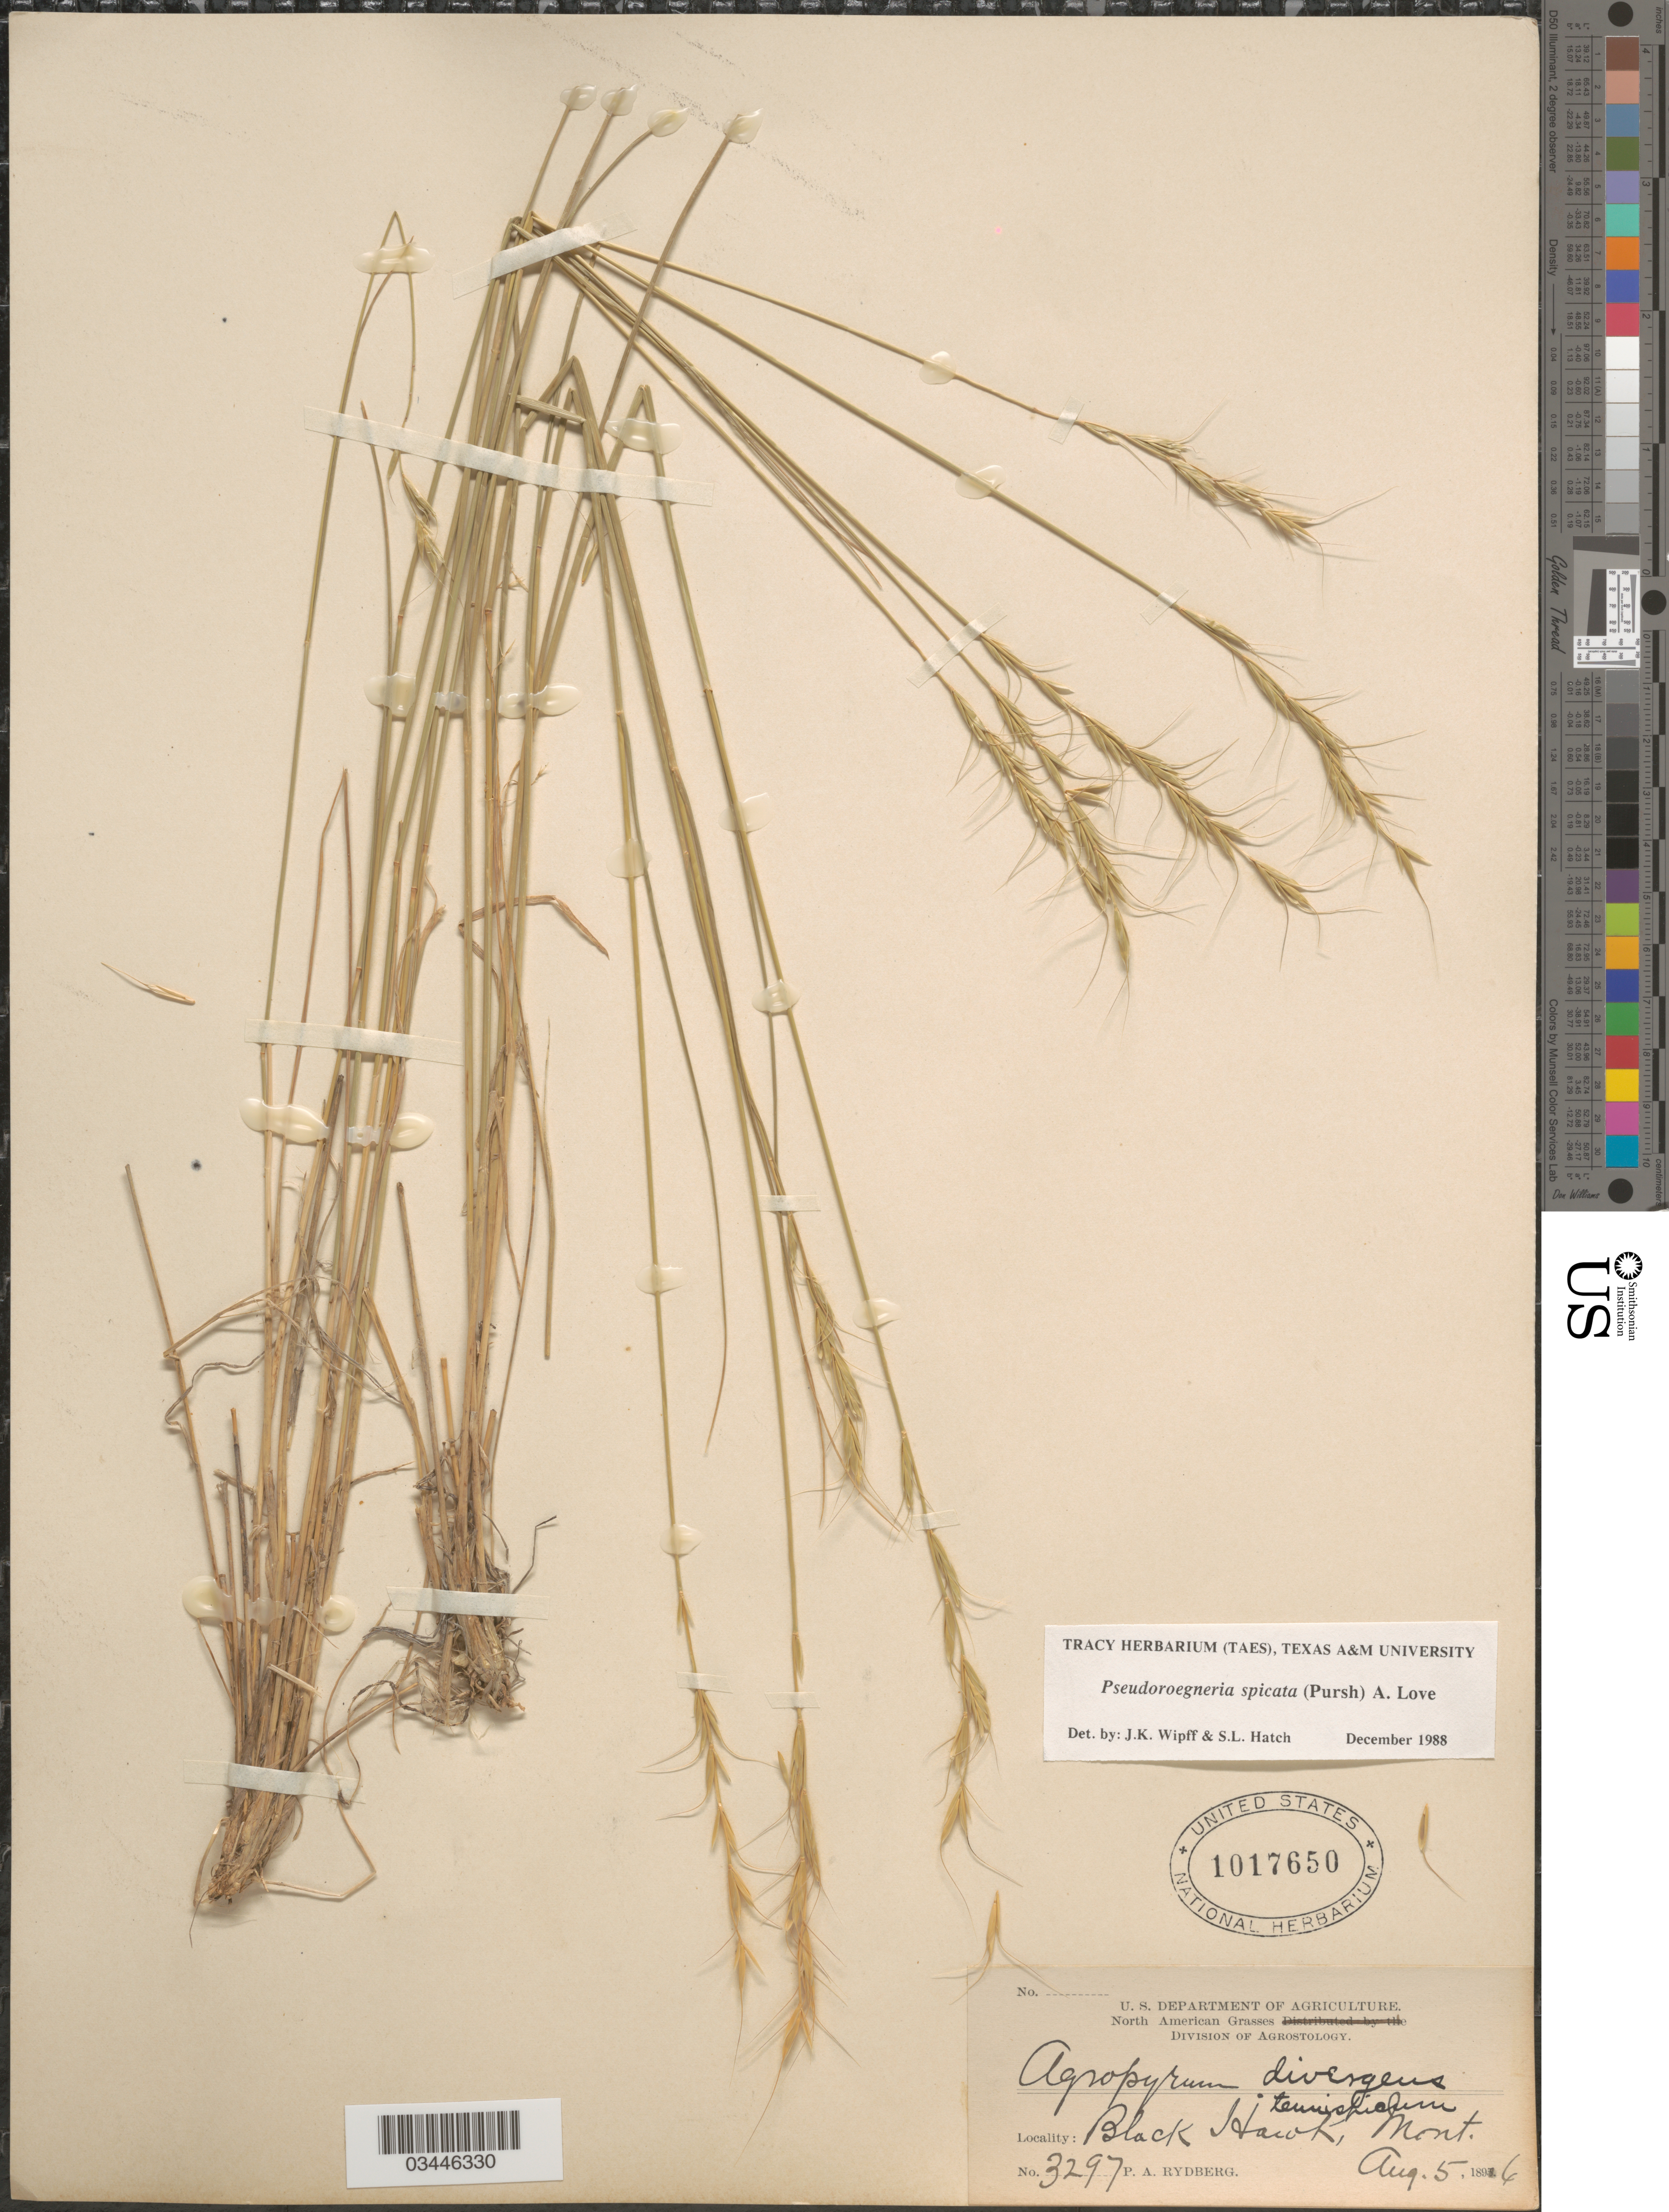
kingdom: Plantae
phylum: Tracheophyta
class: Liliopsida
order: Poales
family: Poaceae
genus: Pseudoroegneria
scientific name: Pseudoroegneria spicata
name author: (Pursh) Á. Löve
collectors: P. A. Rydberg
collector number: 3297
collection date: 1896-08-05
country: United States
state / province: Montana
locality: Black Hawk.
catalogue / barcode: US 1017650